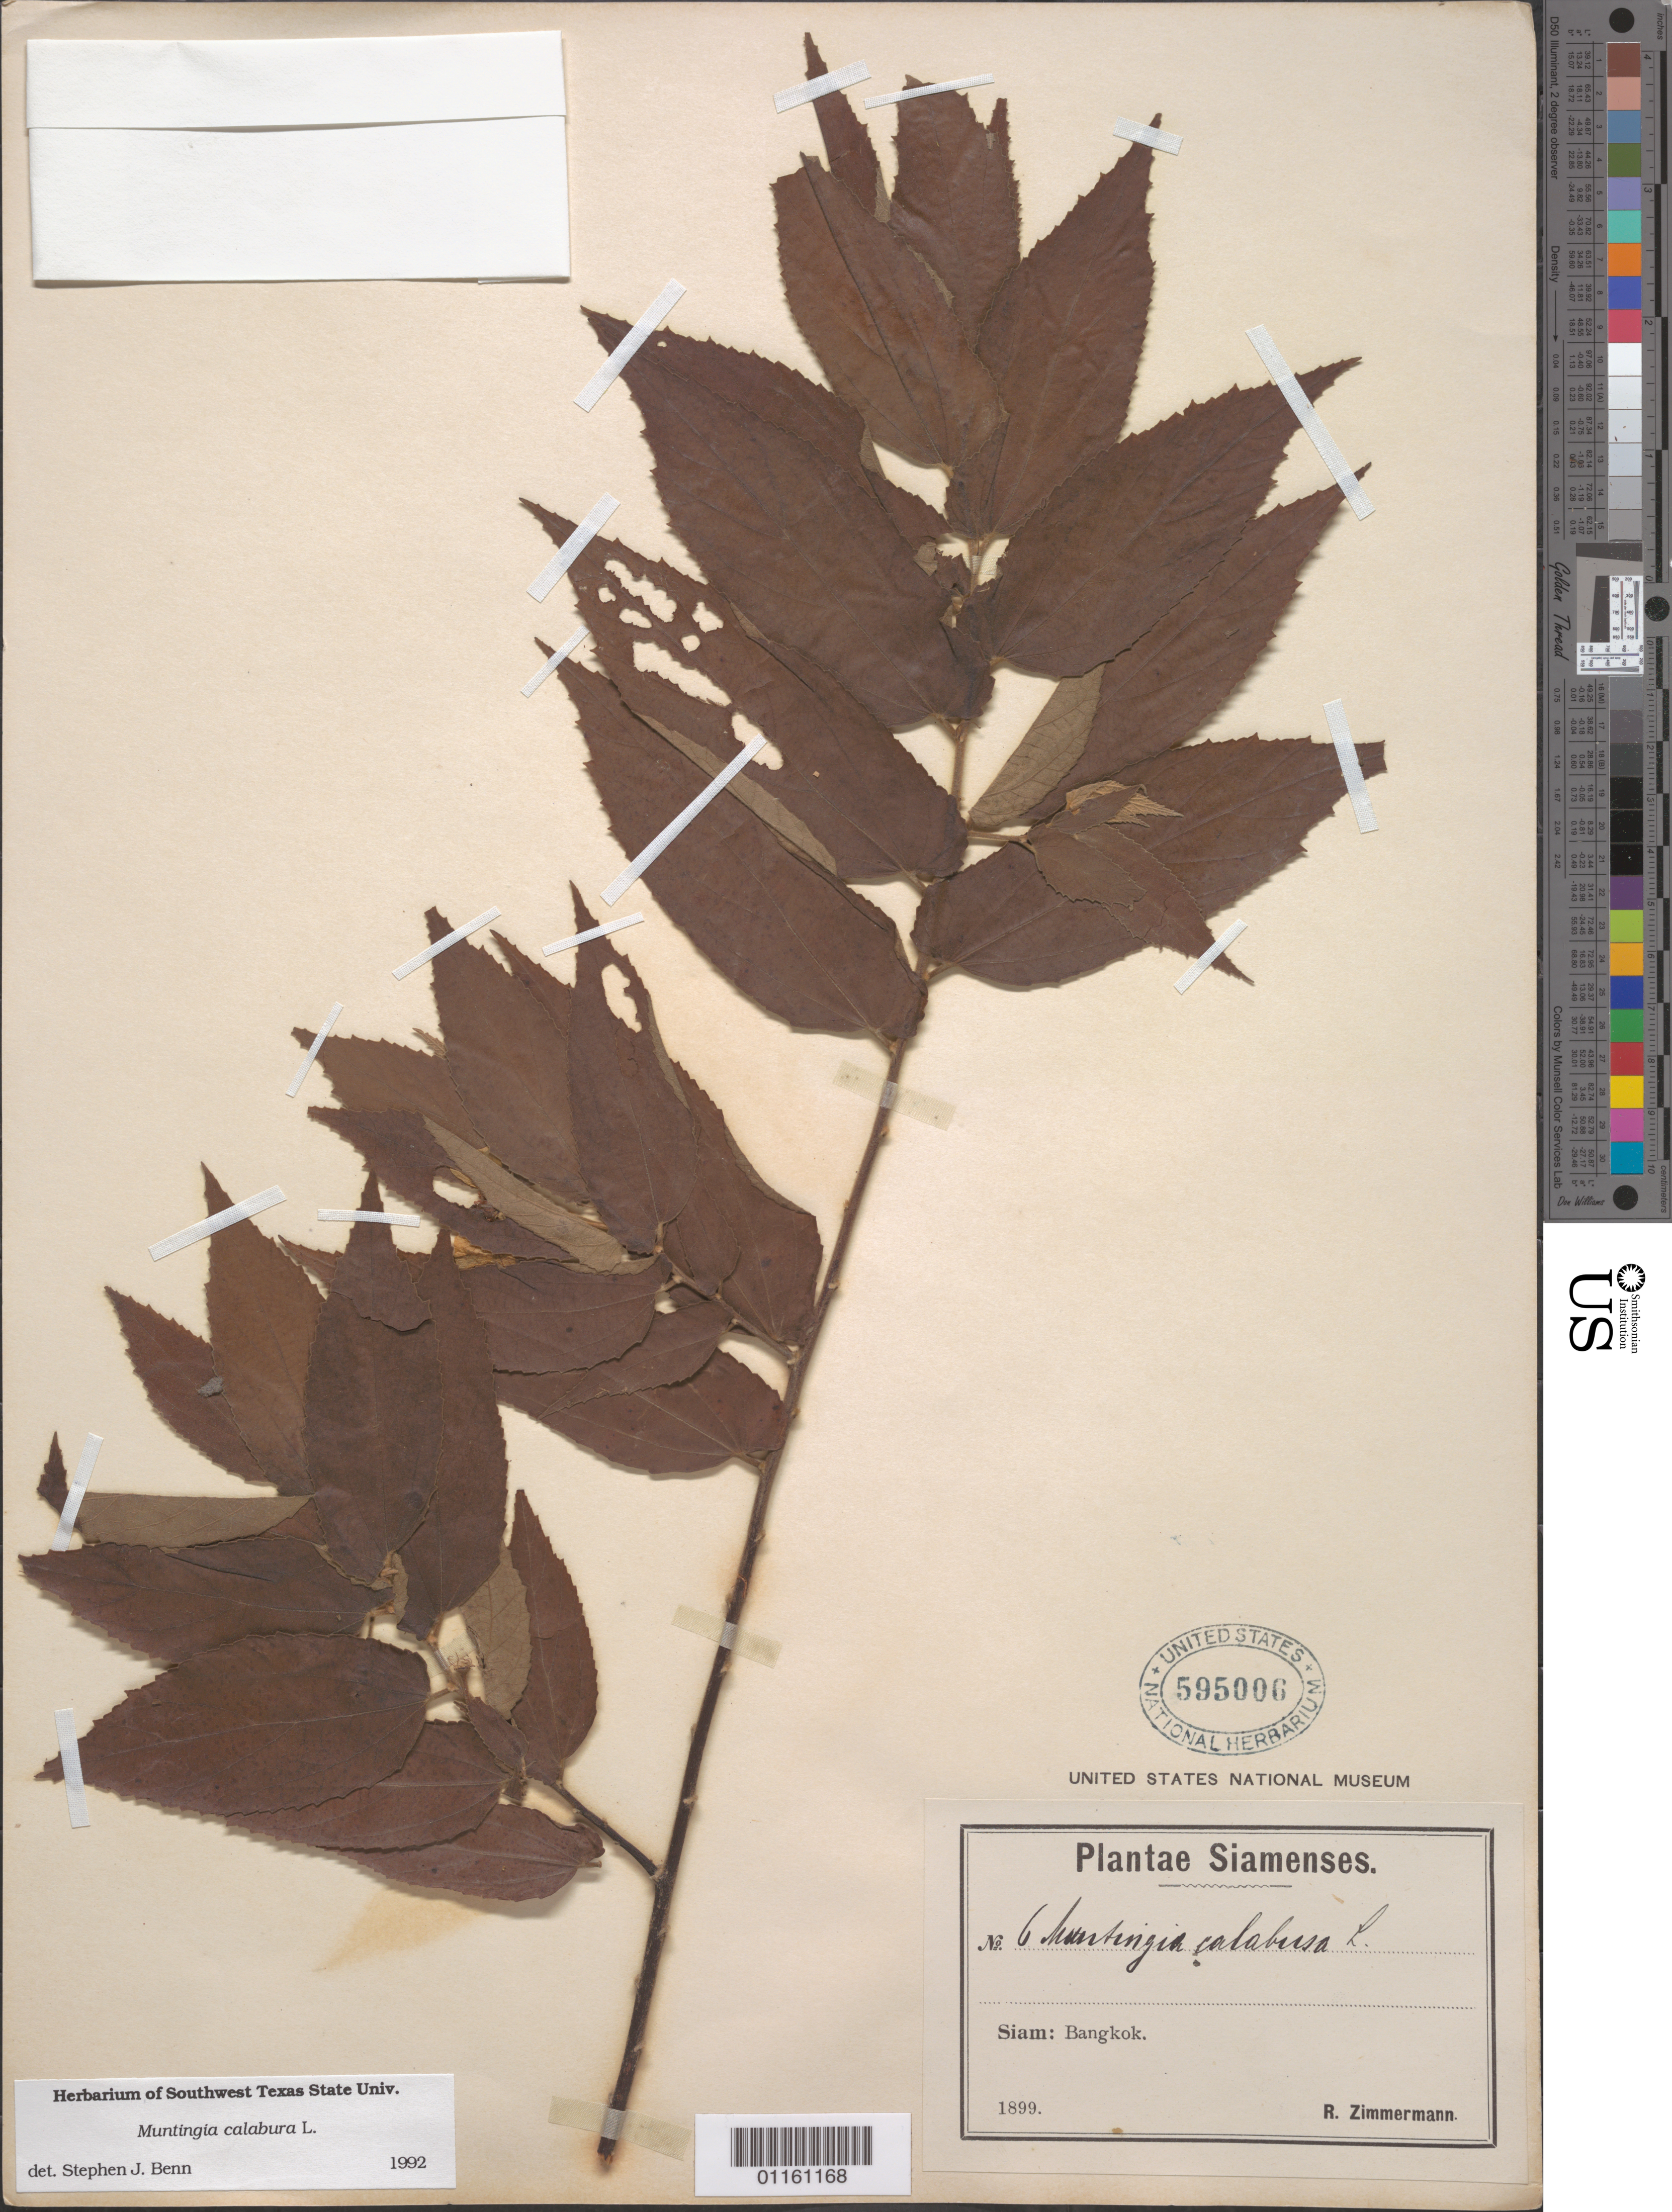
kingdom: Plantae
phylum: Tracheophyta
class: Magnoliopsida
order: Malvales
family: Muntingiaceae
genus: Muntingia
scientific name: Muntingia calabura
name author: L.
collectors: R. Zimmermann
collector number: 6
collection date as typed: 1899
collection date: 1899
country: Thailand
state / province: (Siam)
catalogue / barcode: US 595006